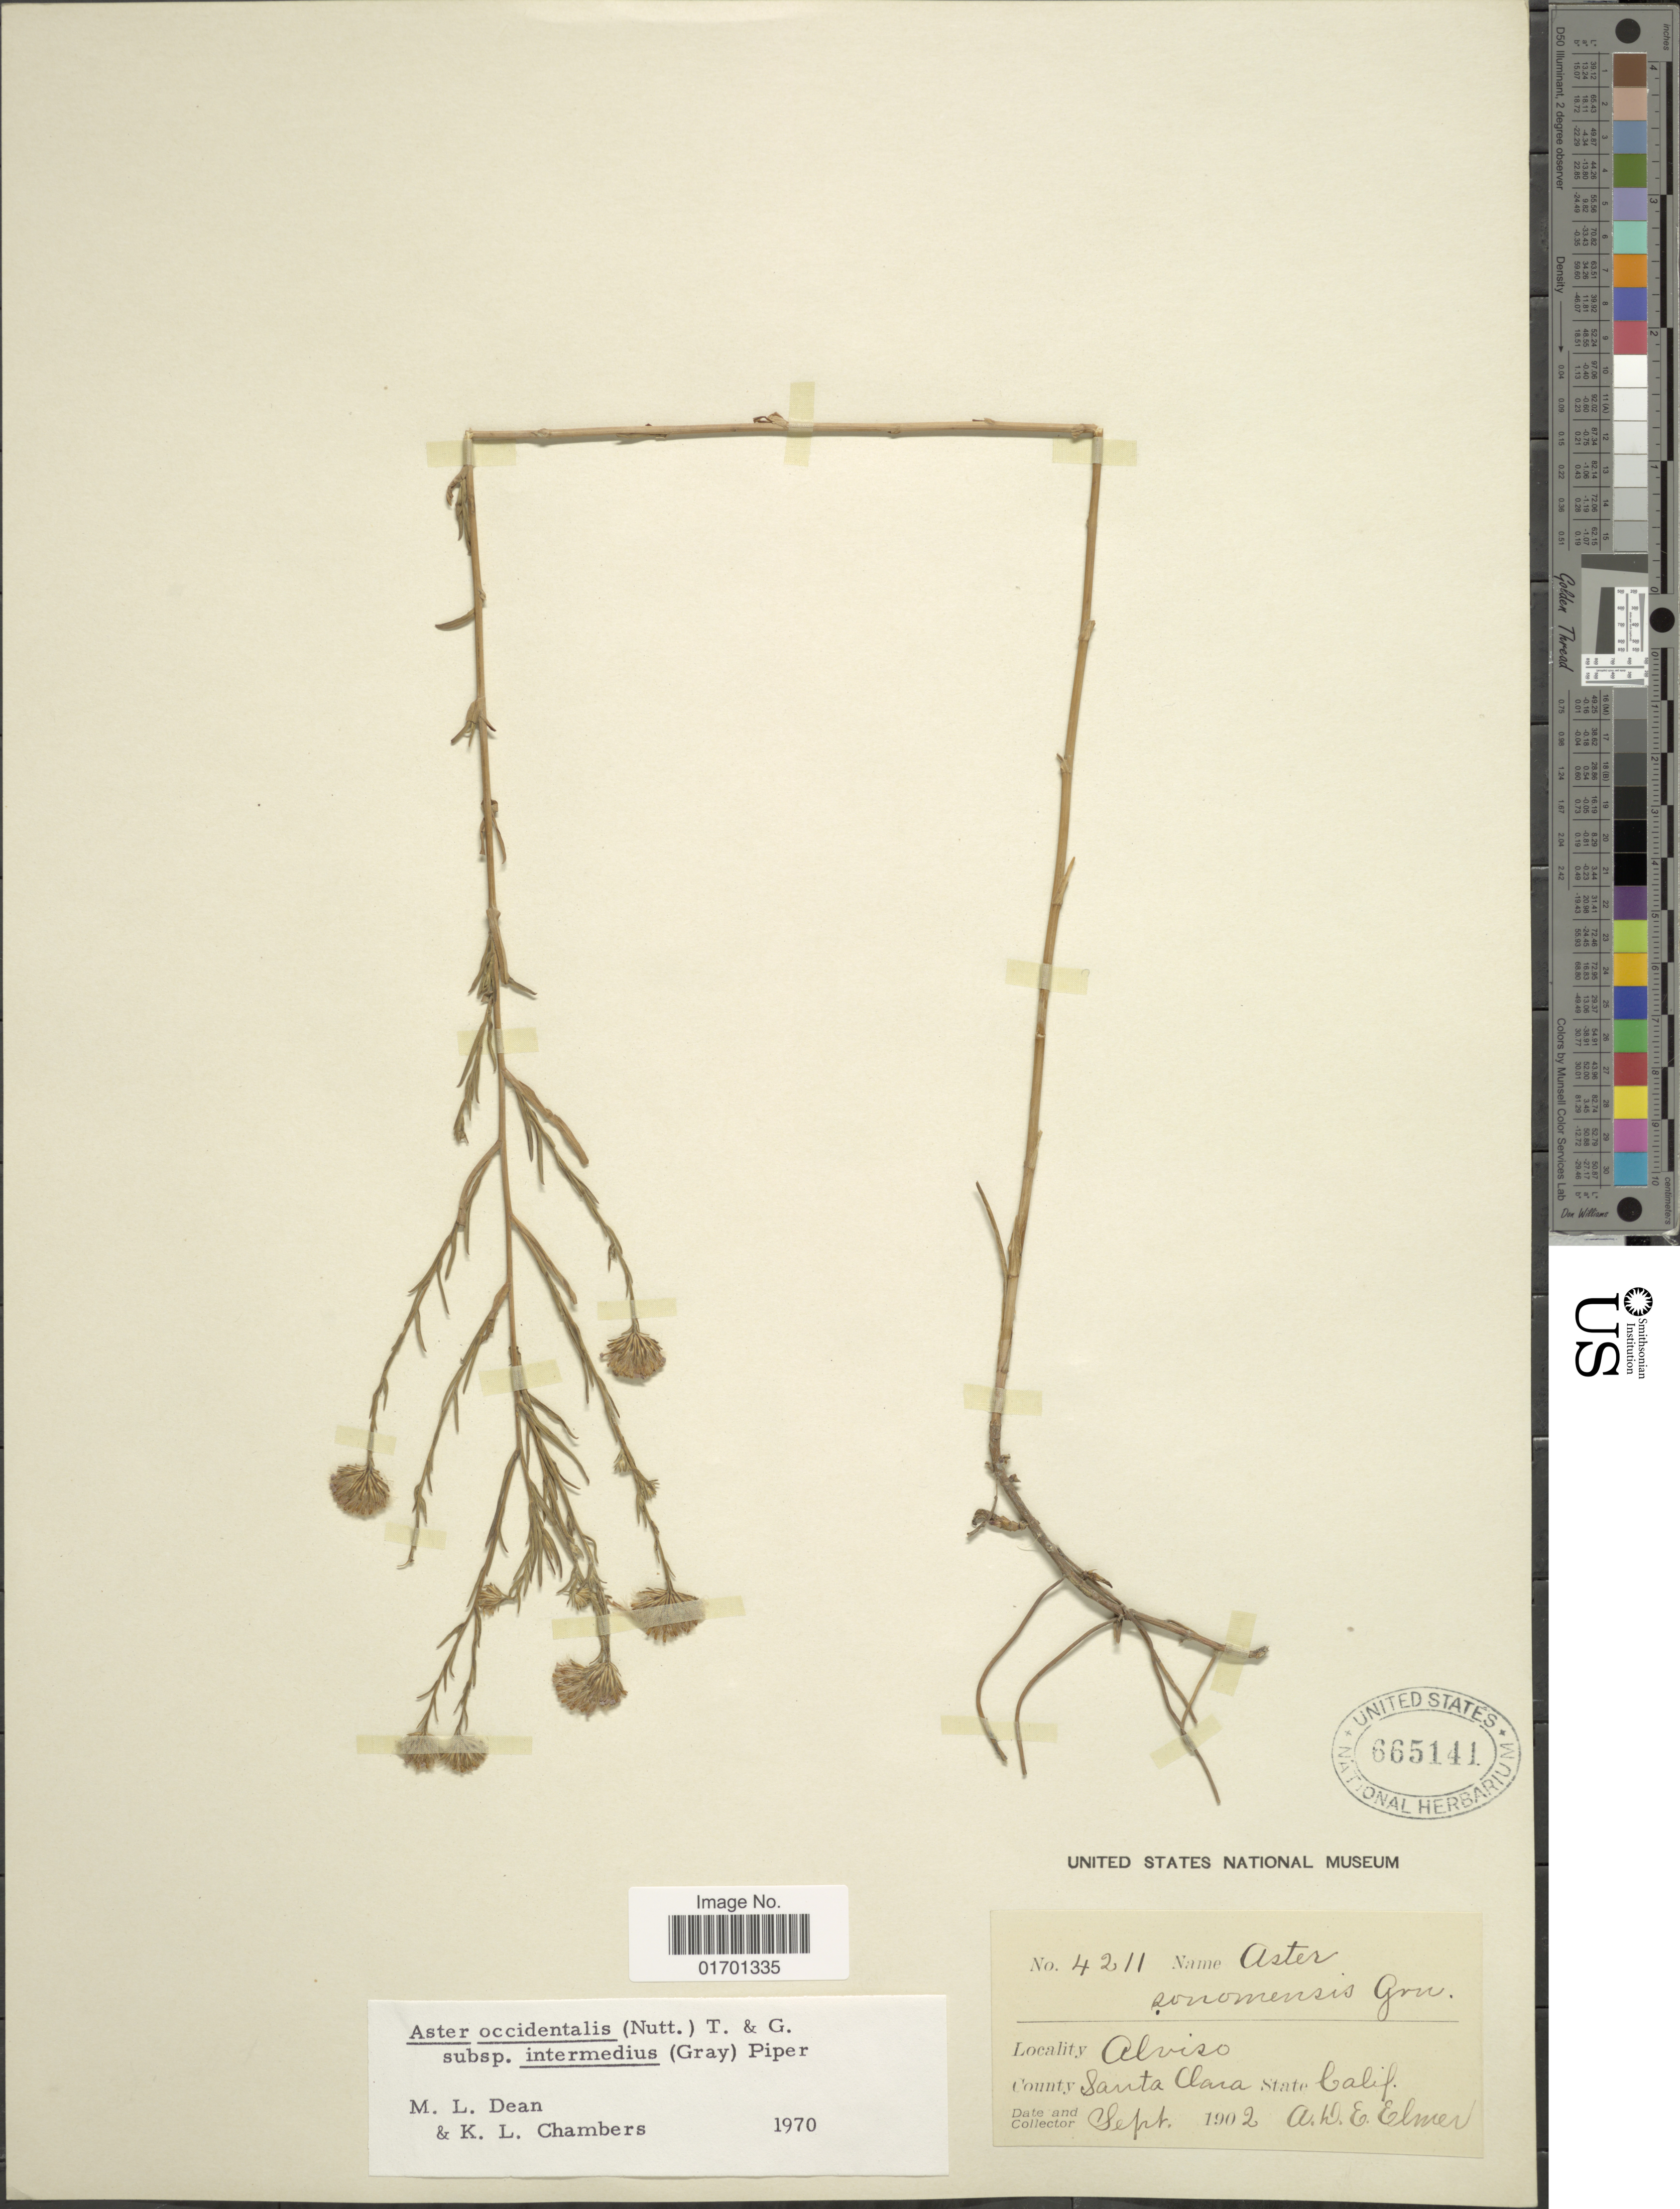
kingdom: Plantae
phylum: Tracheophyta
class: Magnoliopsida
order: Asterales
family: Asteraceae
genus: Symphyotrichum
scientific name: Symphyotrichum spathulatum var. intermedium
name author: (A. Gray) G.L. Nesom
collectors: A. D. E. Elmer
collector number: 4211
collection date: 1902-09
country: United States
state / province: California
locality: Alviso, Santa Clara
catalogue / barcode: US 665141